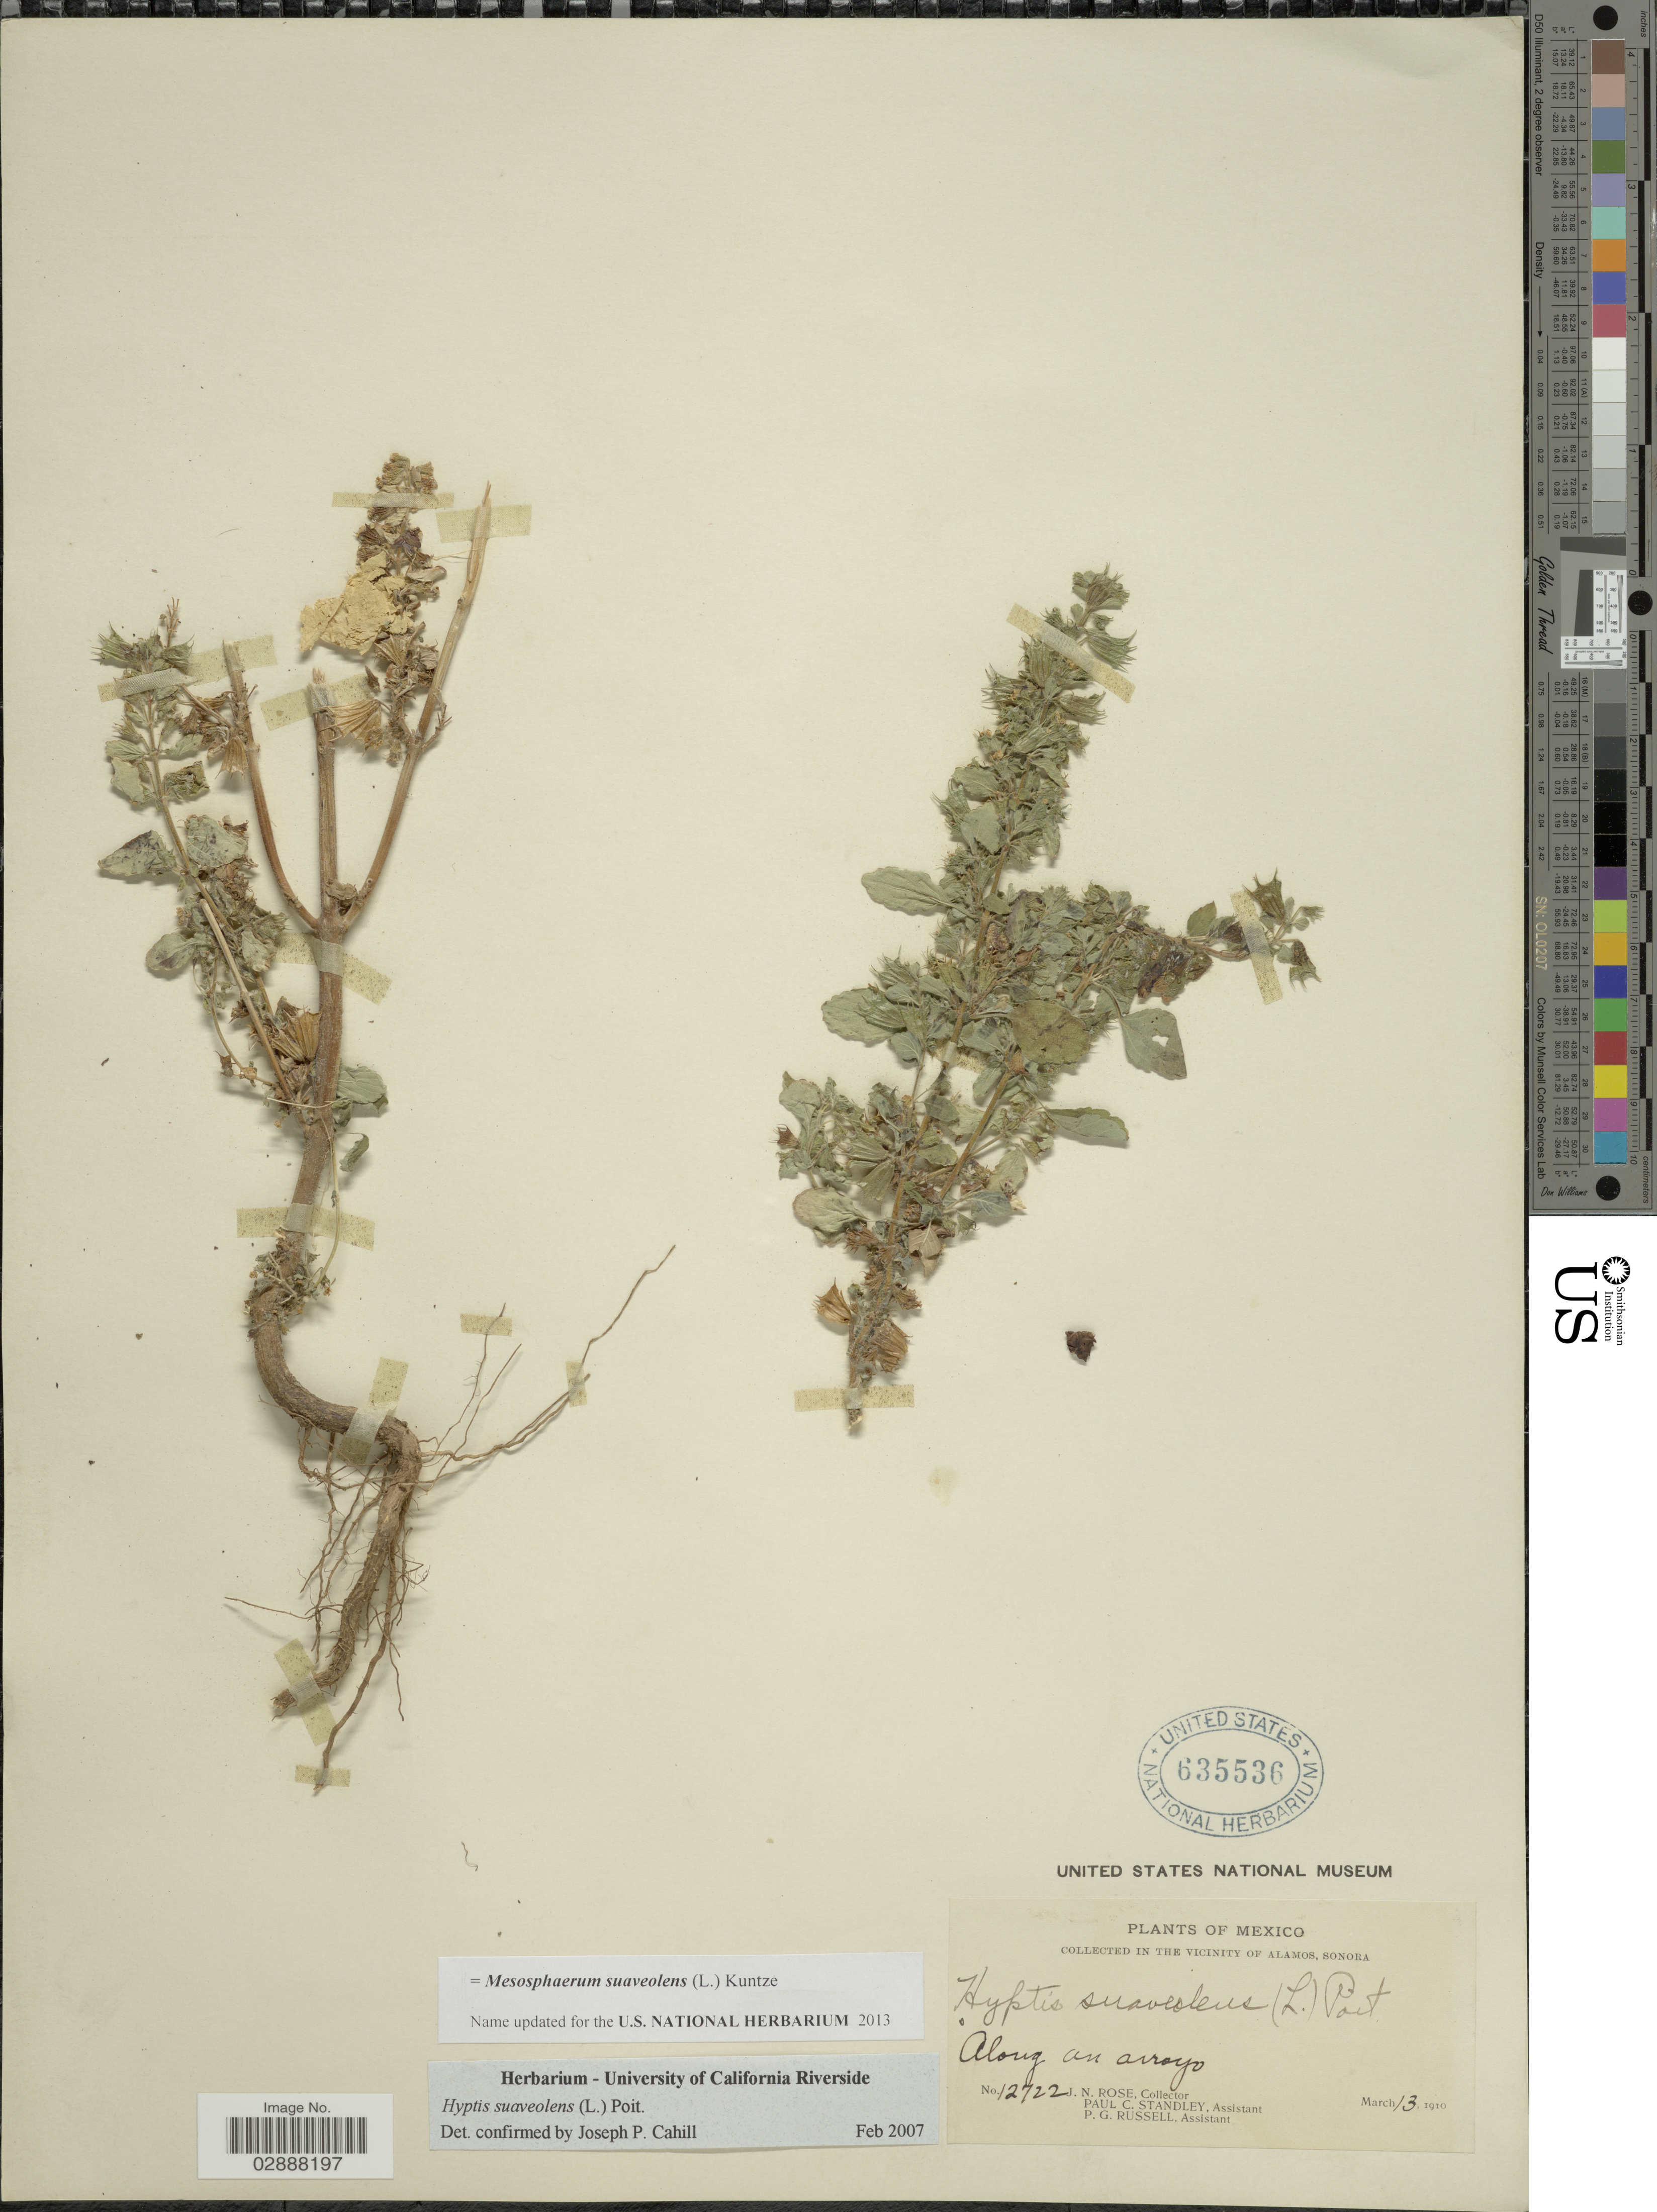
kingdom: Plantae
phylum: Tracheophyta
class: Magnoliopsida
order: Lamiales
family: Lamiaceae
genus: Mesosphaerum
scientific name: Mesosphaerum suaveolens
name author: (L.) Kuntze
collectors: J. N. Rose, P. C. Standley & P. G. Russell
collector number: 12722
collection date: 1910-03-13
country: Mexico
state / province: Sonora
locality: In the vicinity of Alamos. Along an arroyo.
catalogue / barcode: US 635536